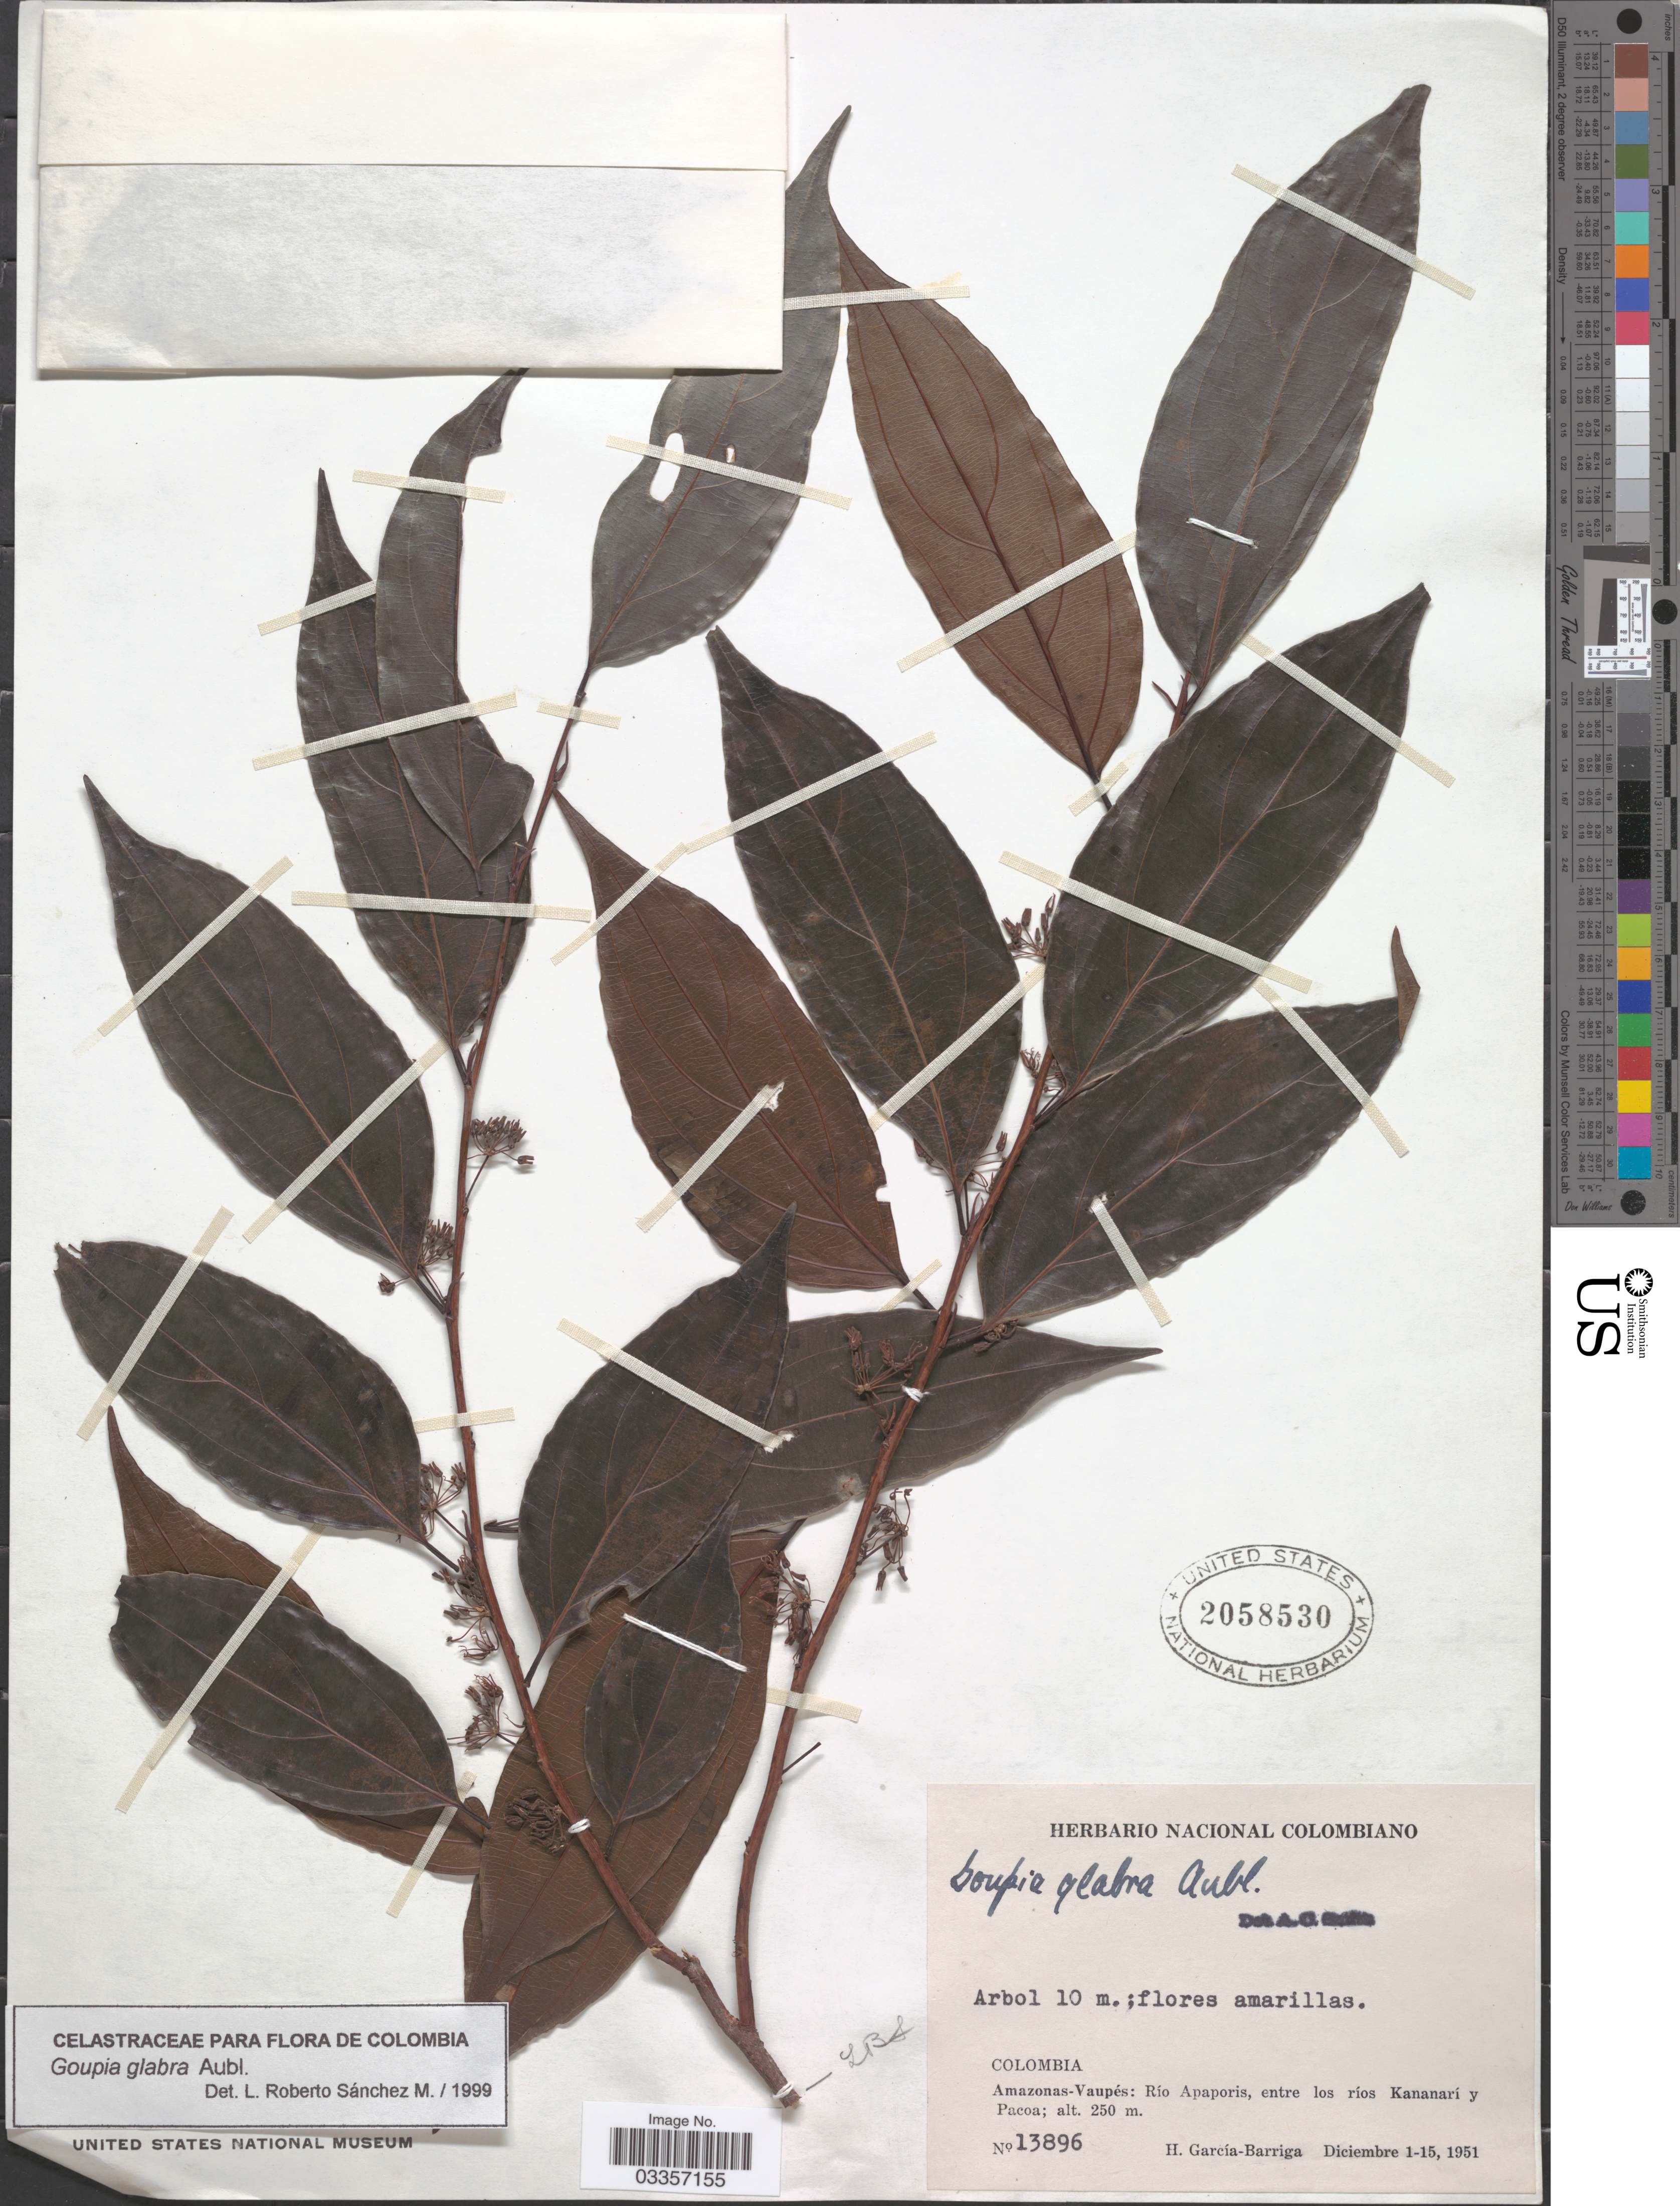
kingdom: Plantae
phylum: Tracheophyta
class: Magnoliopsida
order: Malpighiales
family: Goupiaceae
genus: Goupia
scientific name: Goupia glabra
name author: Aubl.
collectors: H. García Barriga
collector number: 13896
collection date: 1951-12-01/1951-12-15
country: Colombia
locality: Amazonas - Vaupés: Río Apaporis, entre los ríos Kananarí y Pacoa.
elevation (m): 250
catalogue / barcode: US 2058530